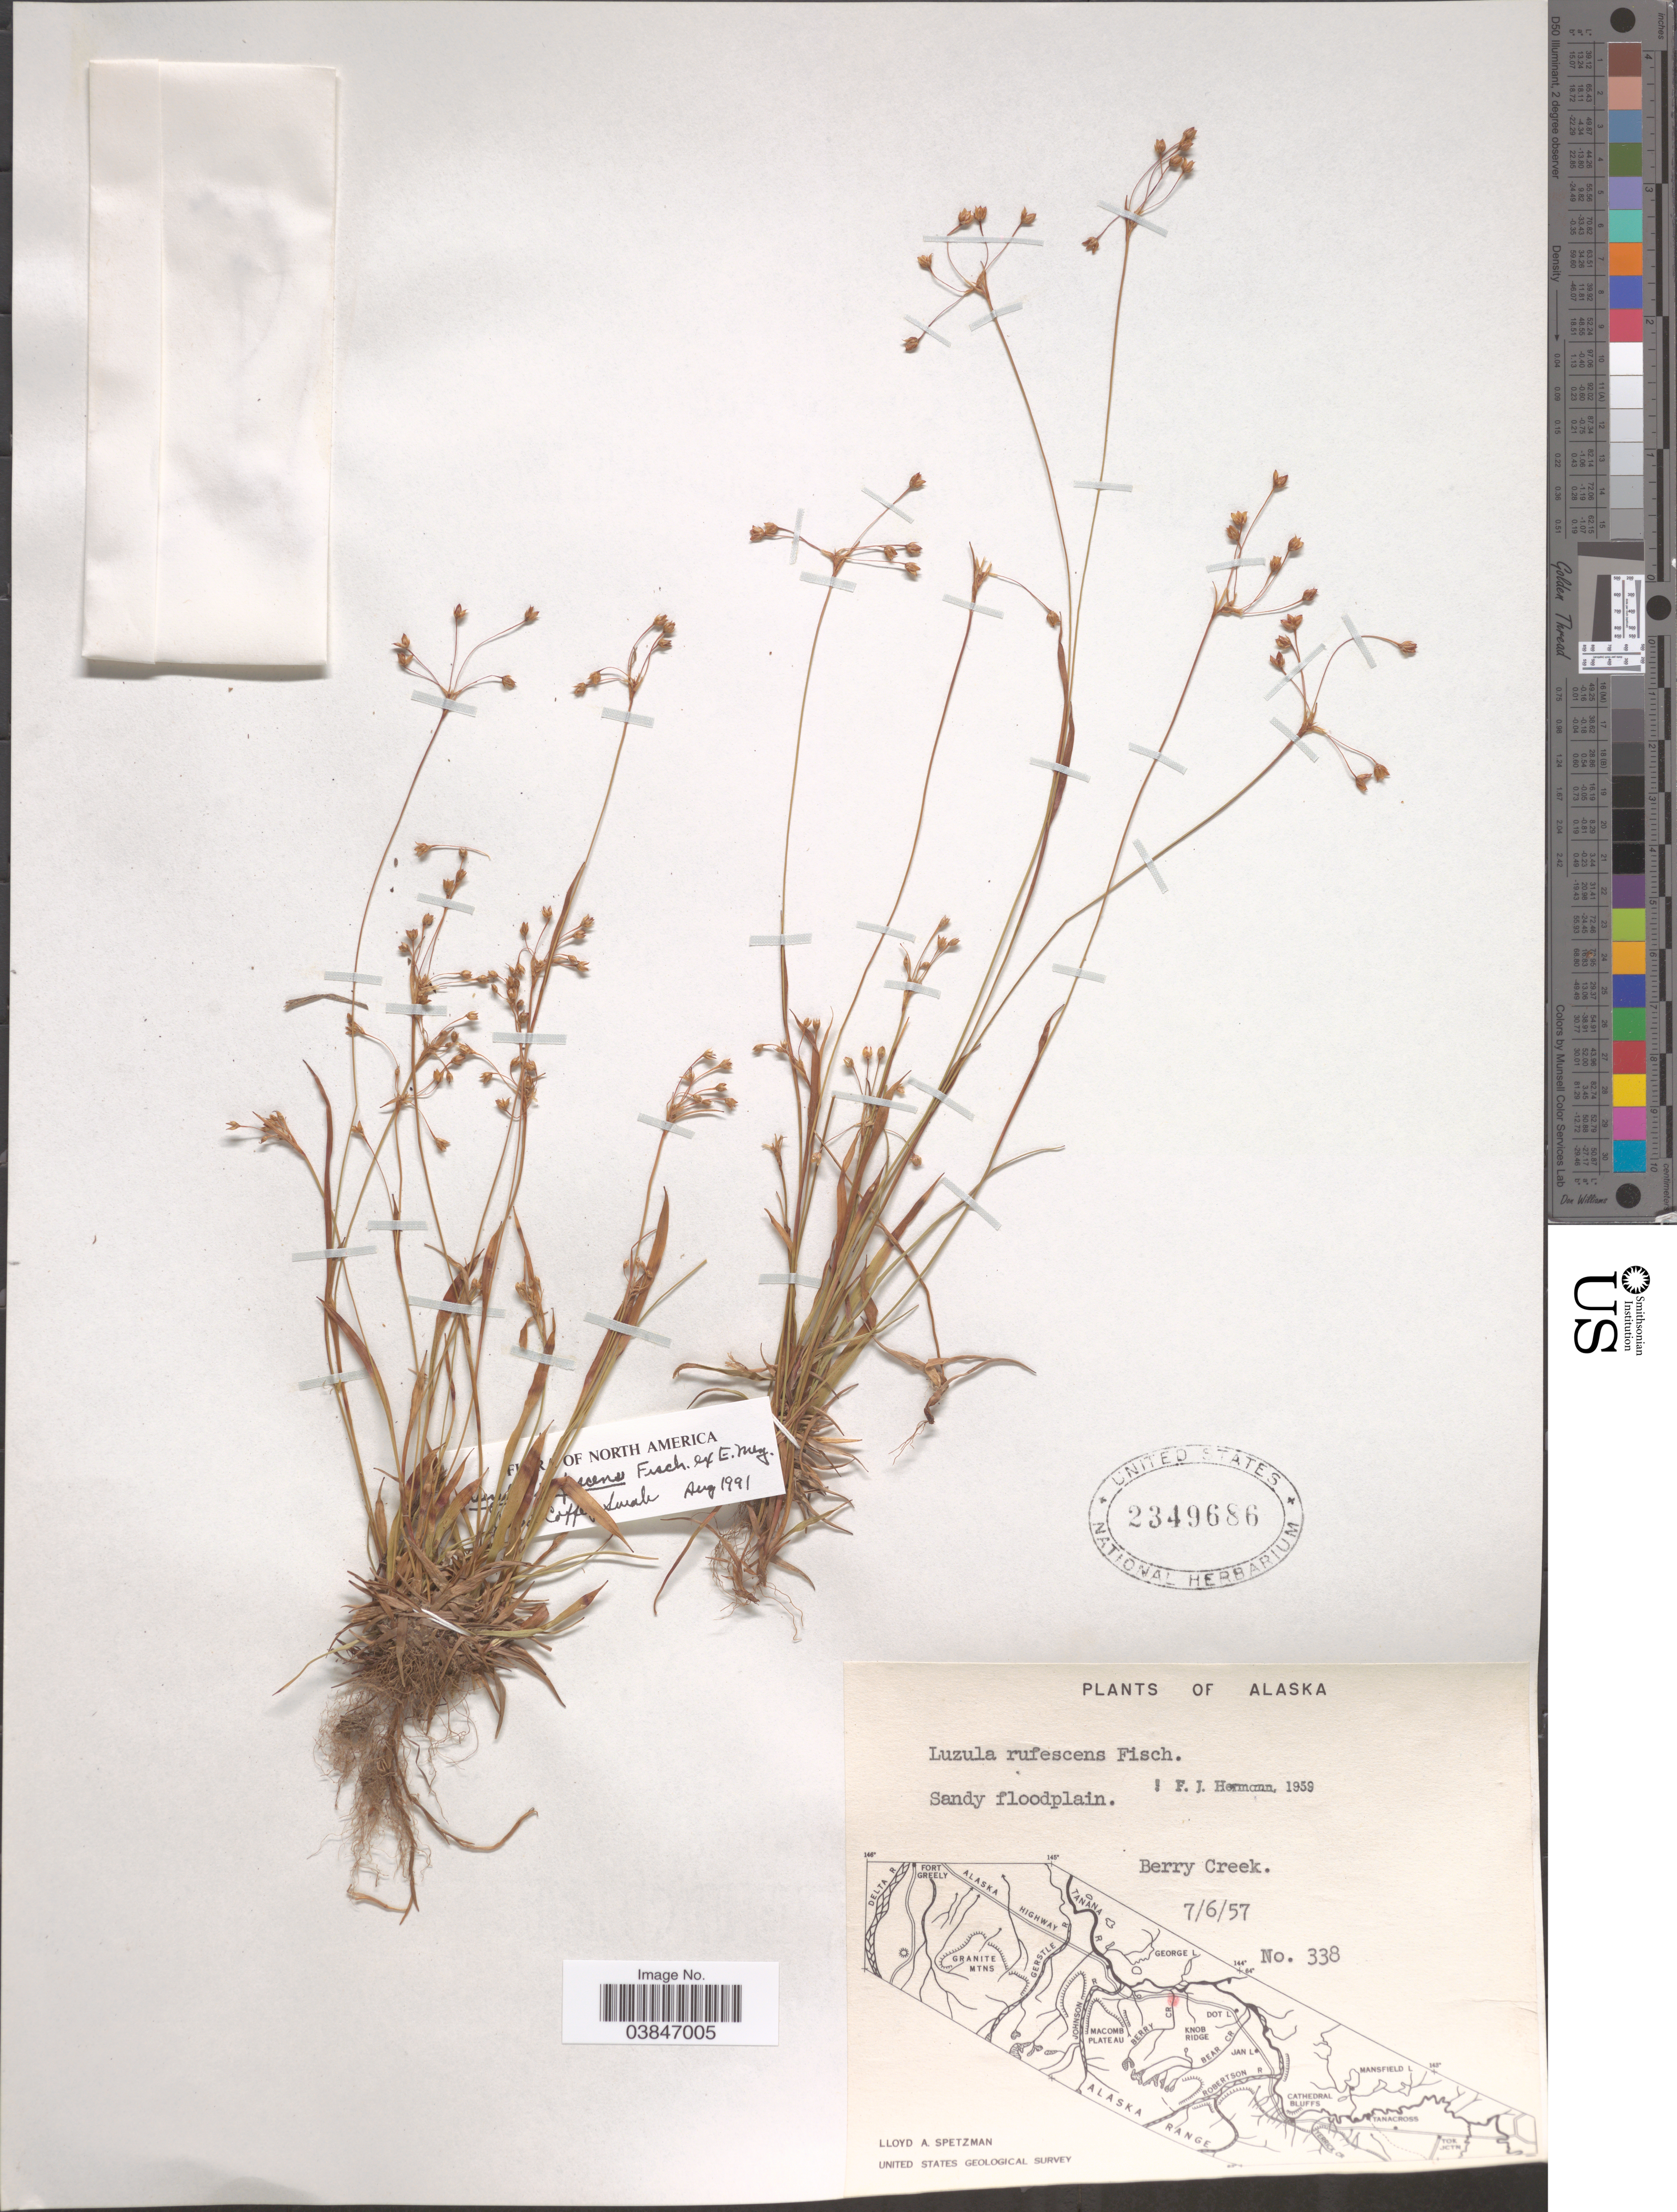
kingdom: Plantae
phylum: Tracheophyta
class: Liliopsida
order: Poales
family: Juncaceae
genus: Luzula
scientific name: Luzula rufescens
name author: Fisch. ex E. Mey.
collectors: L. Spetzman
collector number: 338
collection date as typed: Transcribed d/m/y: 6/7/57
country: United States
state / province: Alaska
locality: Berry Creek.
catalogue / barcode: US 2349686